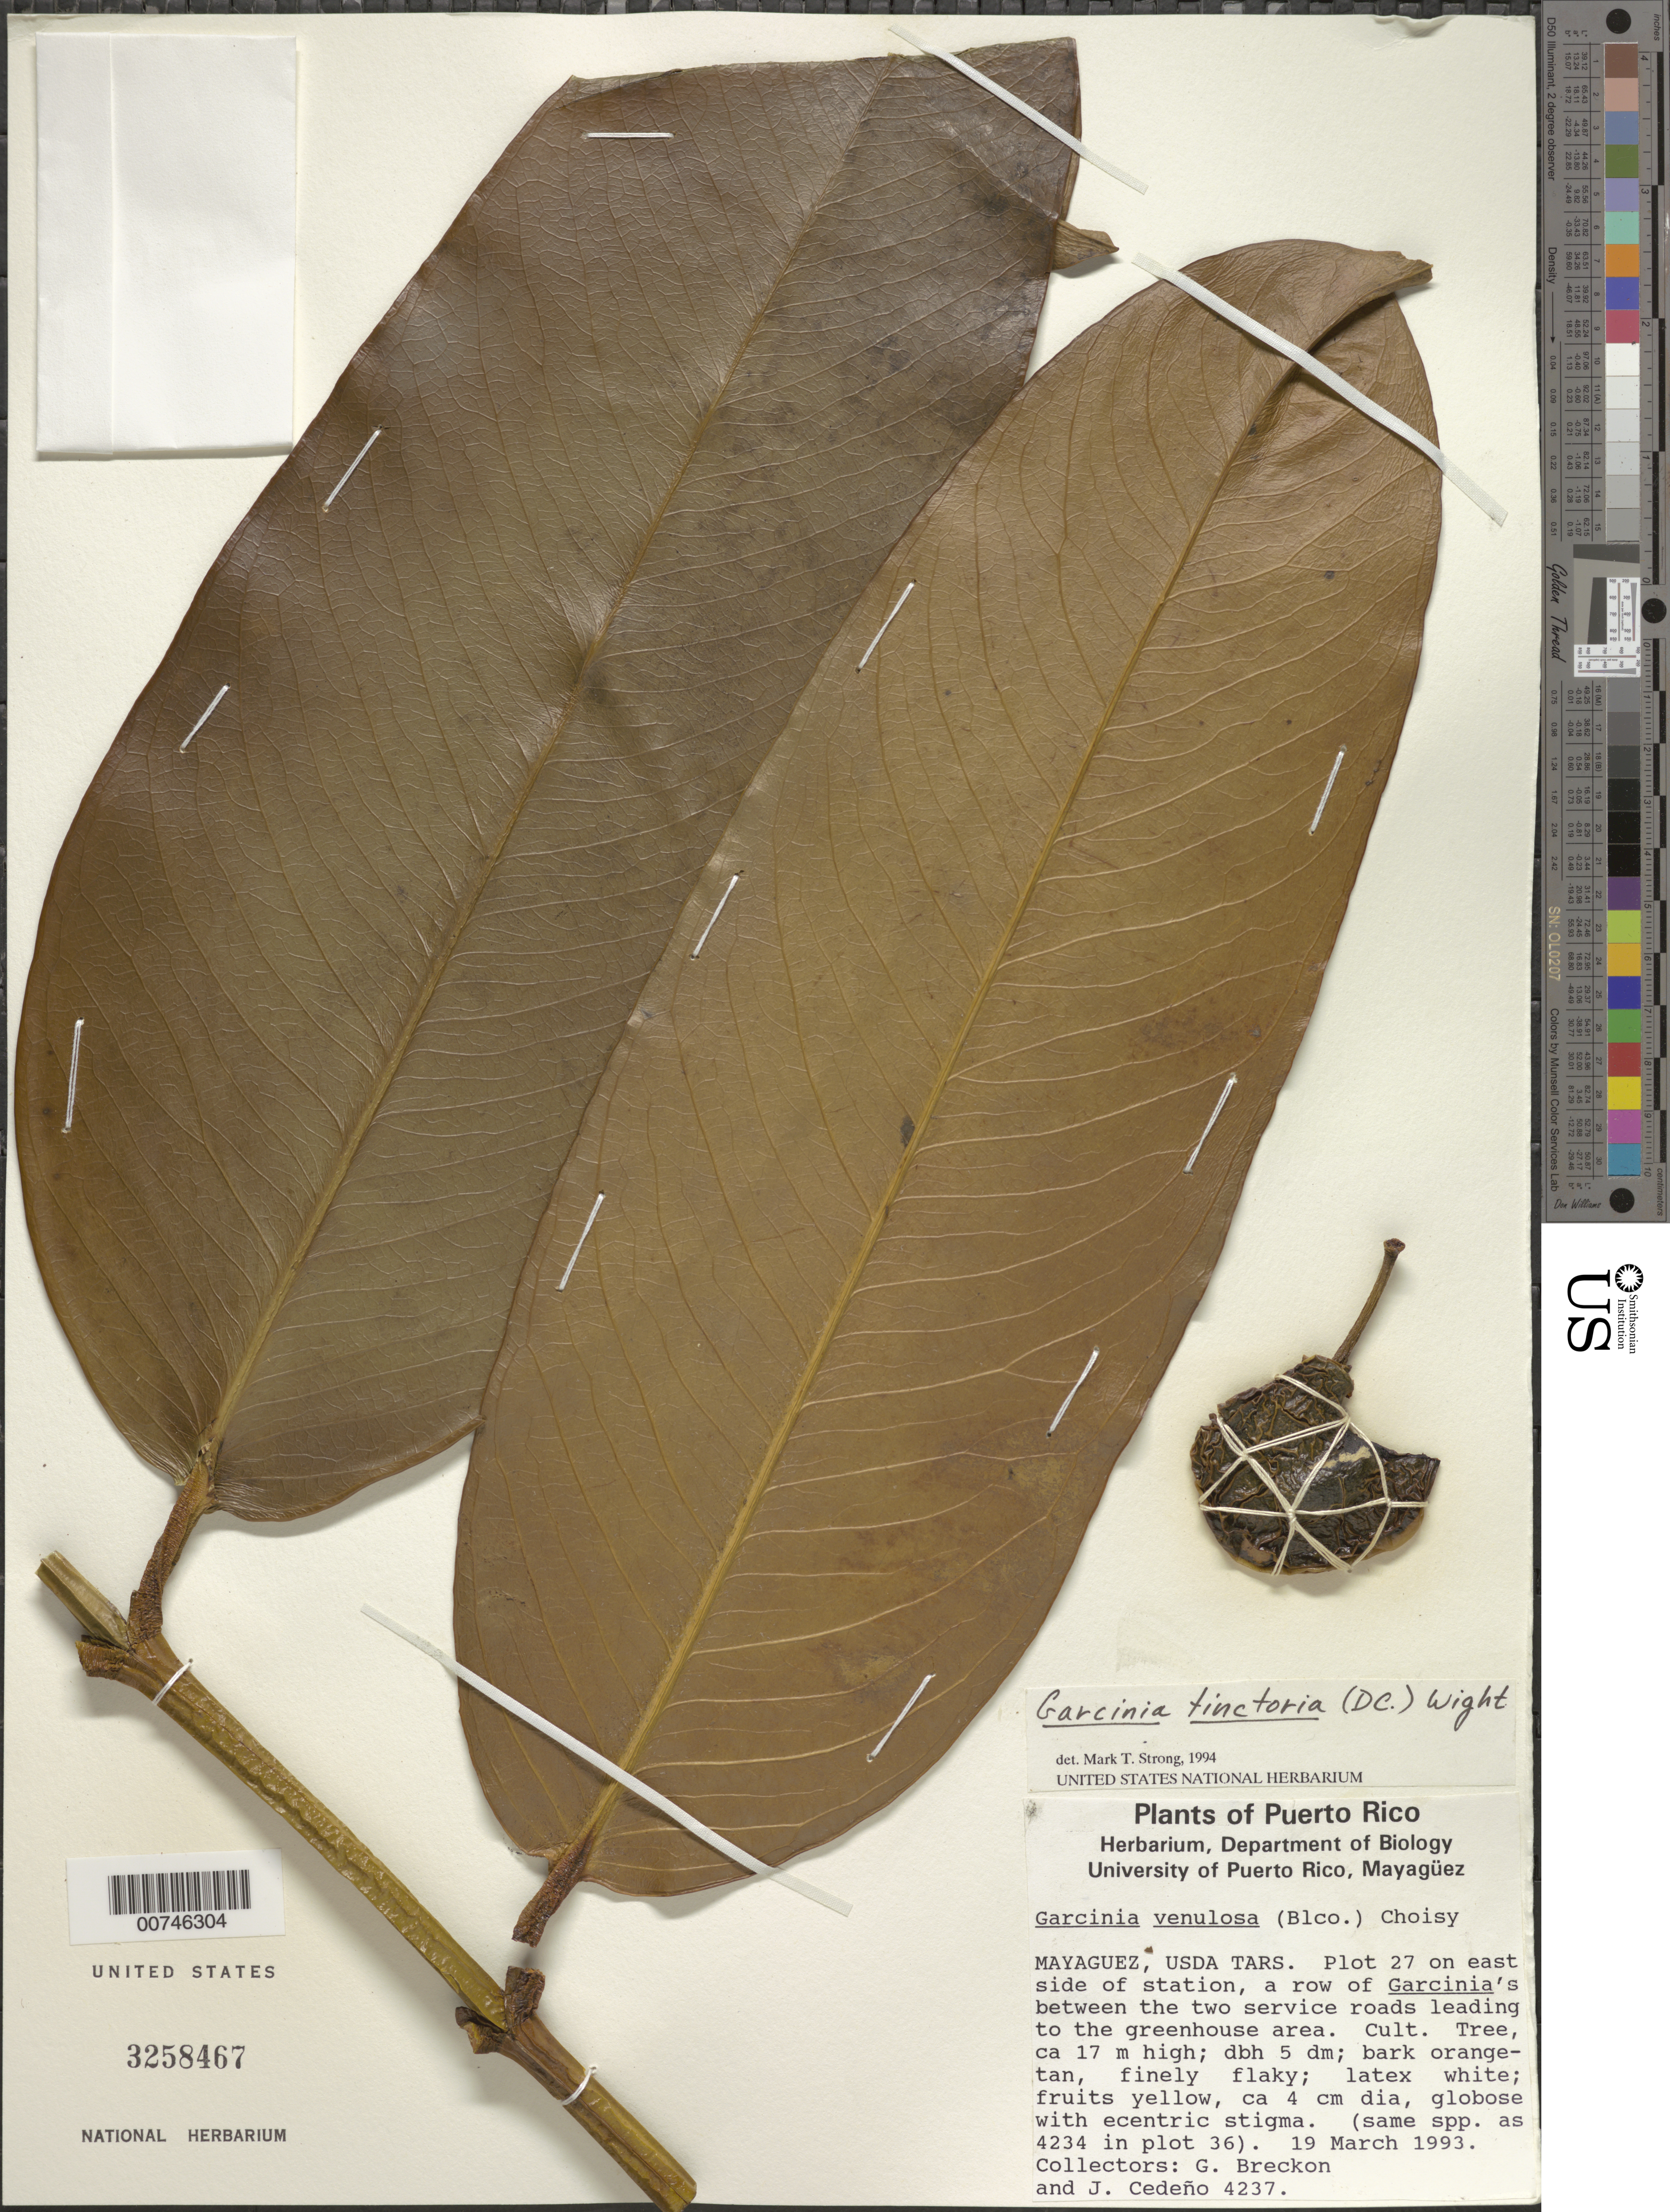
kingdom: Plantae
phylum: Tracheophyta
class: Magnoliopsida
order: Malpighiales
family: Clusiaceae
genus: Garcinia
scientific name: Garcinia tinctoria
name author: (DC.) Dunn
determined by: Strong, M. T., (US), Smithsonian Institution - National Museum of Natural History (UNITED STATES)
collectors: G. J. Breckon & J. Cedeño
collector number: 4237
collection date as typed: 19 Mar 1993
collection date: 1993-03-19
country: Puerto Rico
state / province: Mayagüez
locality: USDA Tars. Plot 27 on east side of station, a row of Garcinia's between the two service roads leading to the greenhouse area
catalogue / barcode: US 3258467